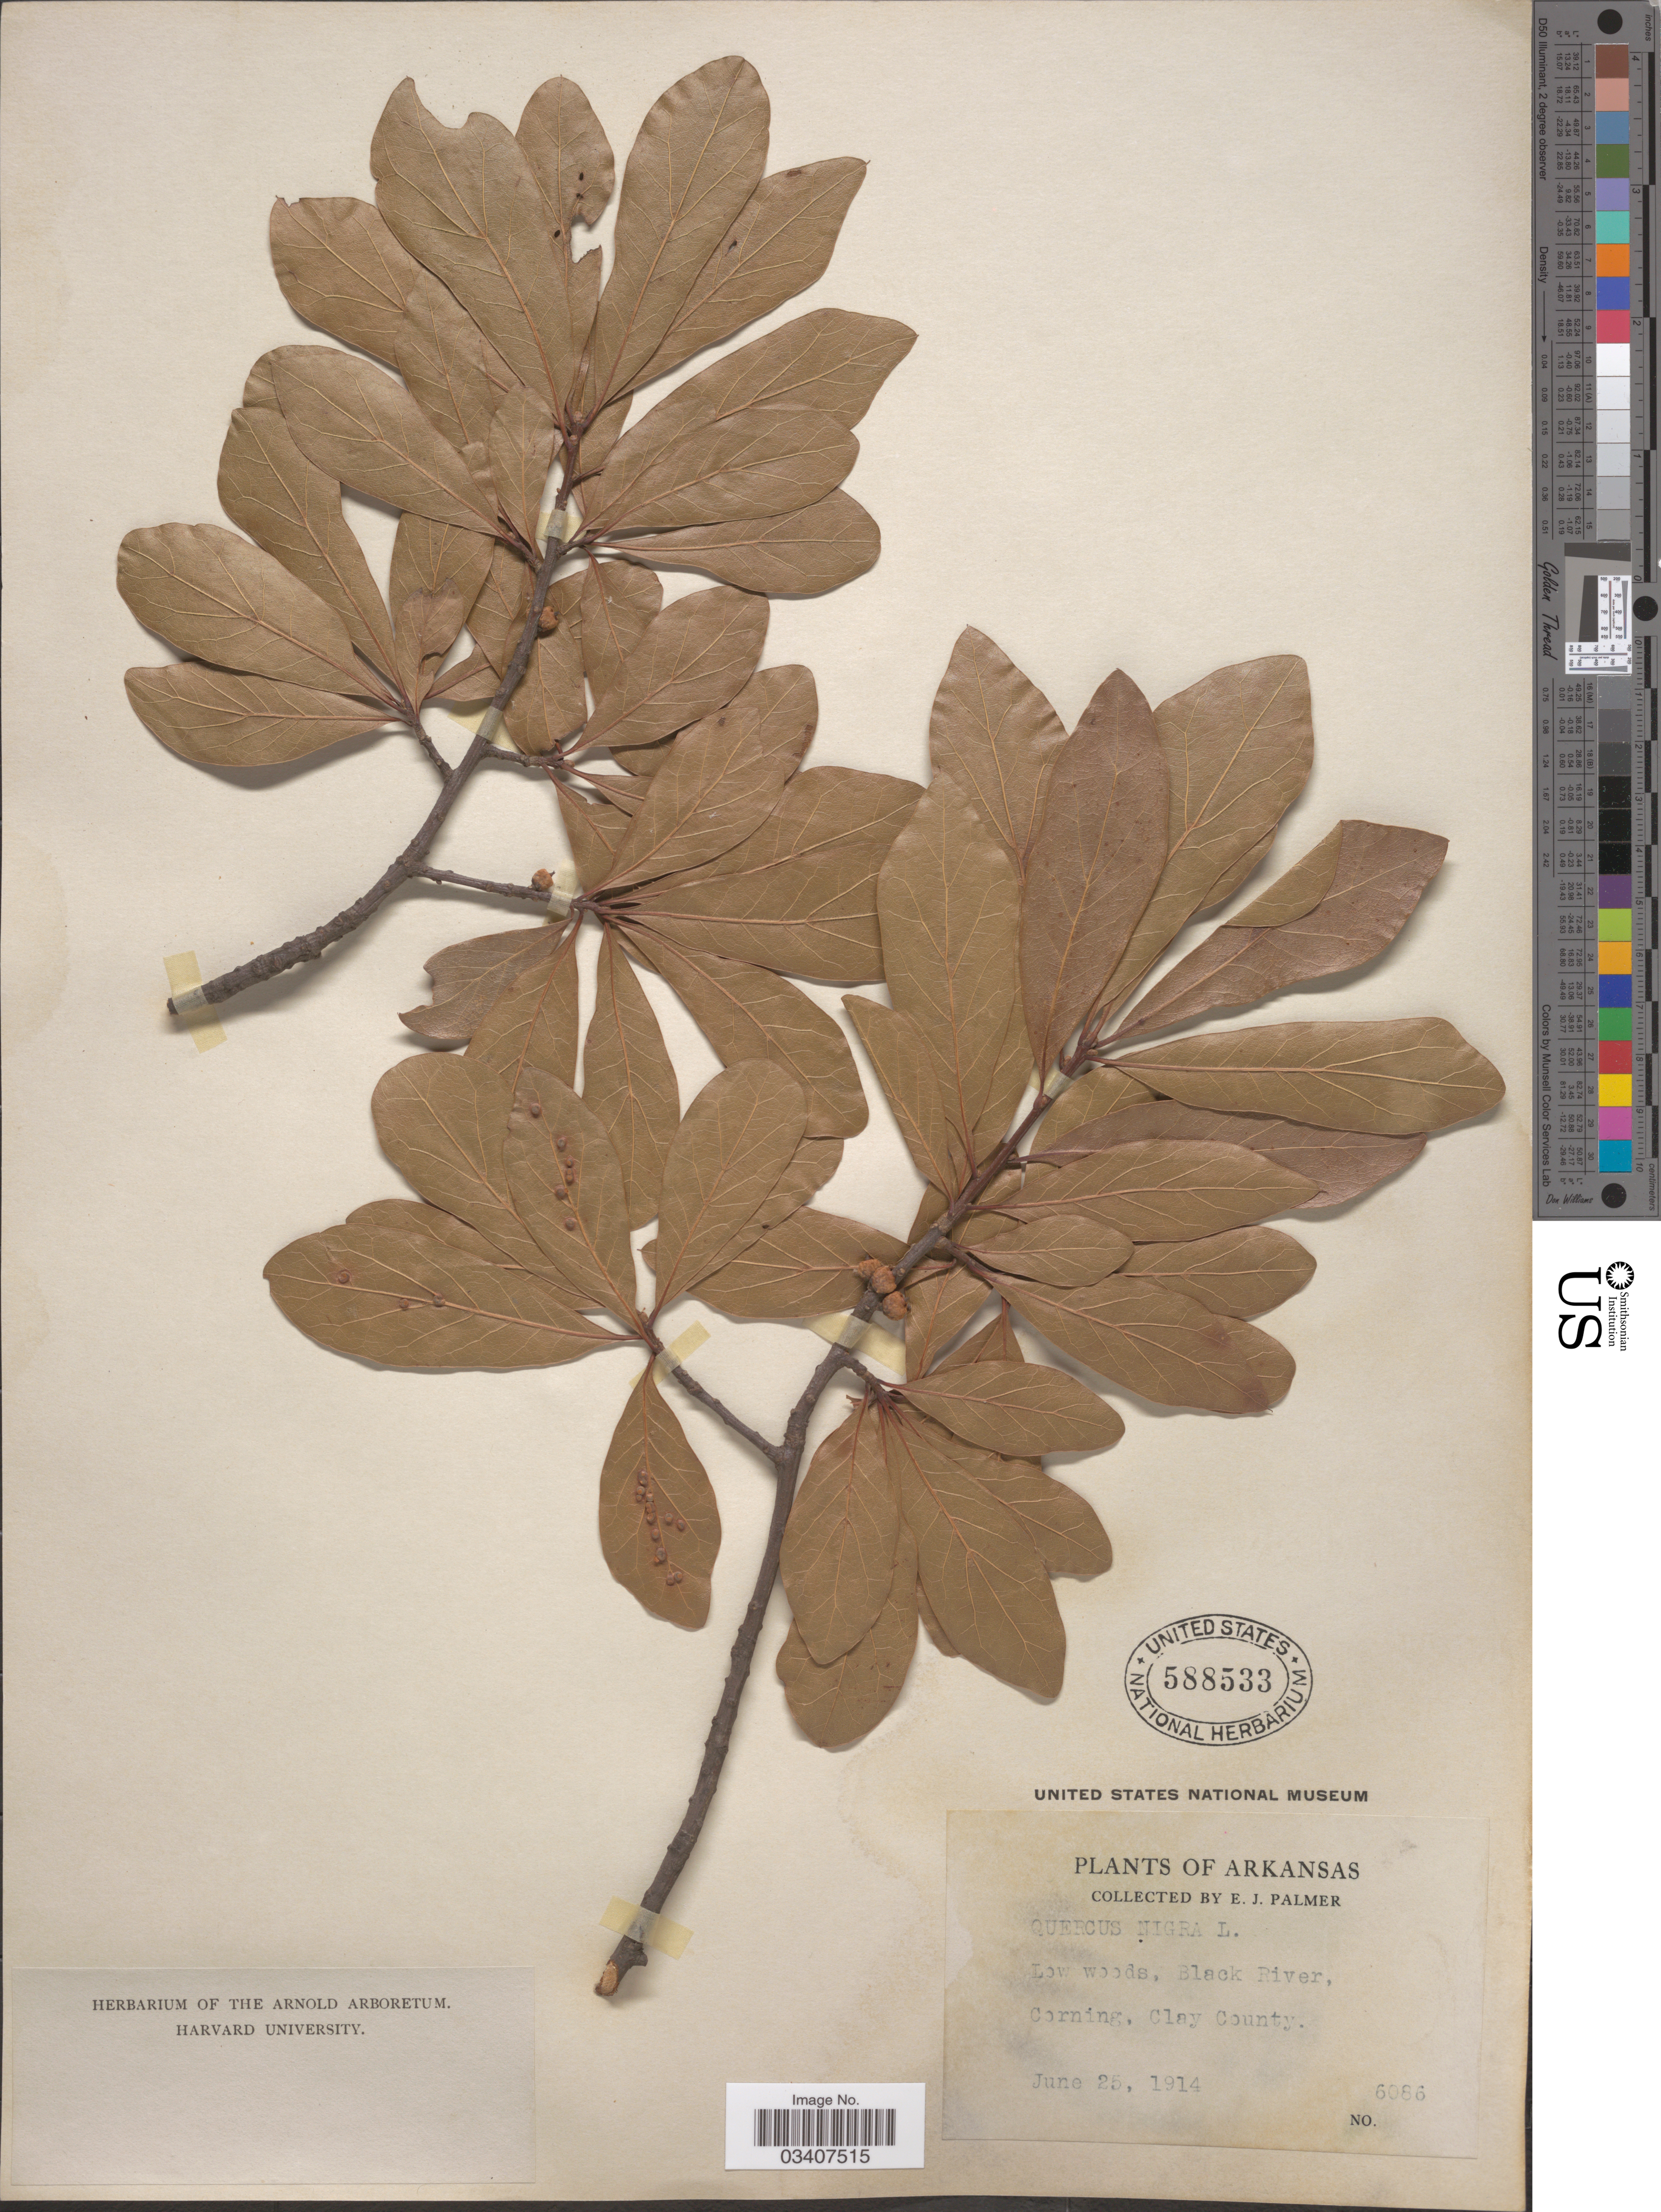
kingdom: Plantae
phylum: Tracheophyta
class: Magnoliopsida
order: Fagales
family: Fagaceae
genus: Quercus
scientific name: Quercus nigra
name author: L.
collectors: E. J. Palmer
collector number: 6086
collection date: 1914-06-25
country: United States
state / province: Arkansas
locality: Low woods, Black River, Corning, Clay County.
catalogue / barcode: US 588533